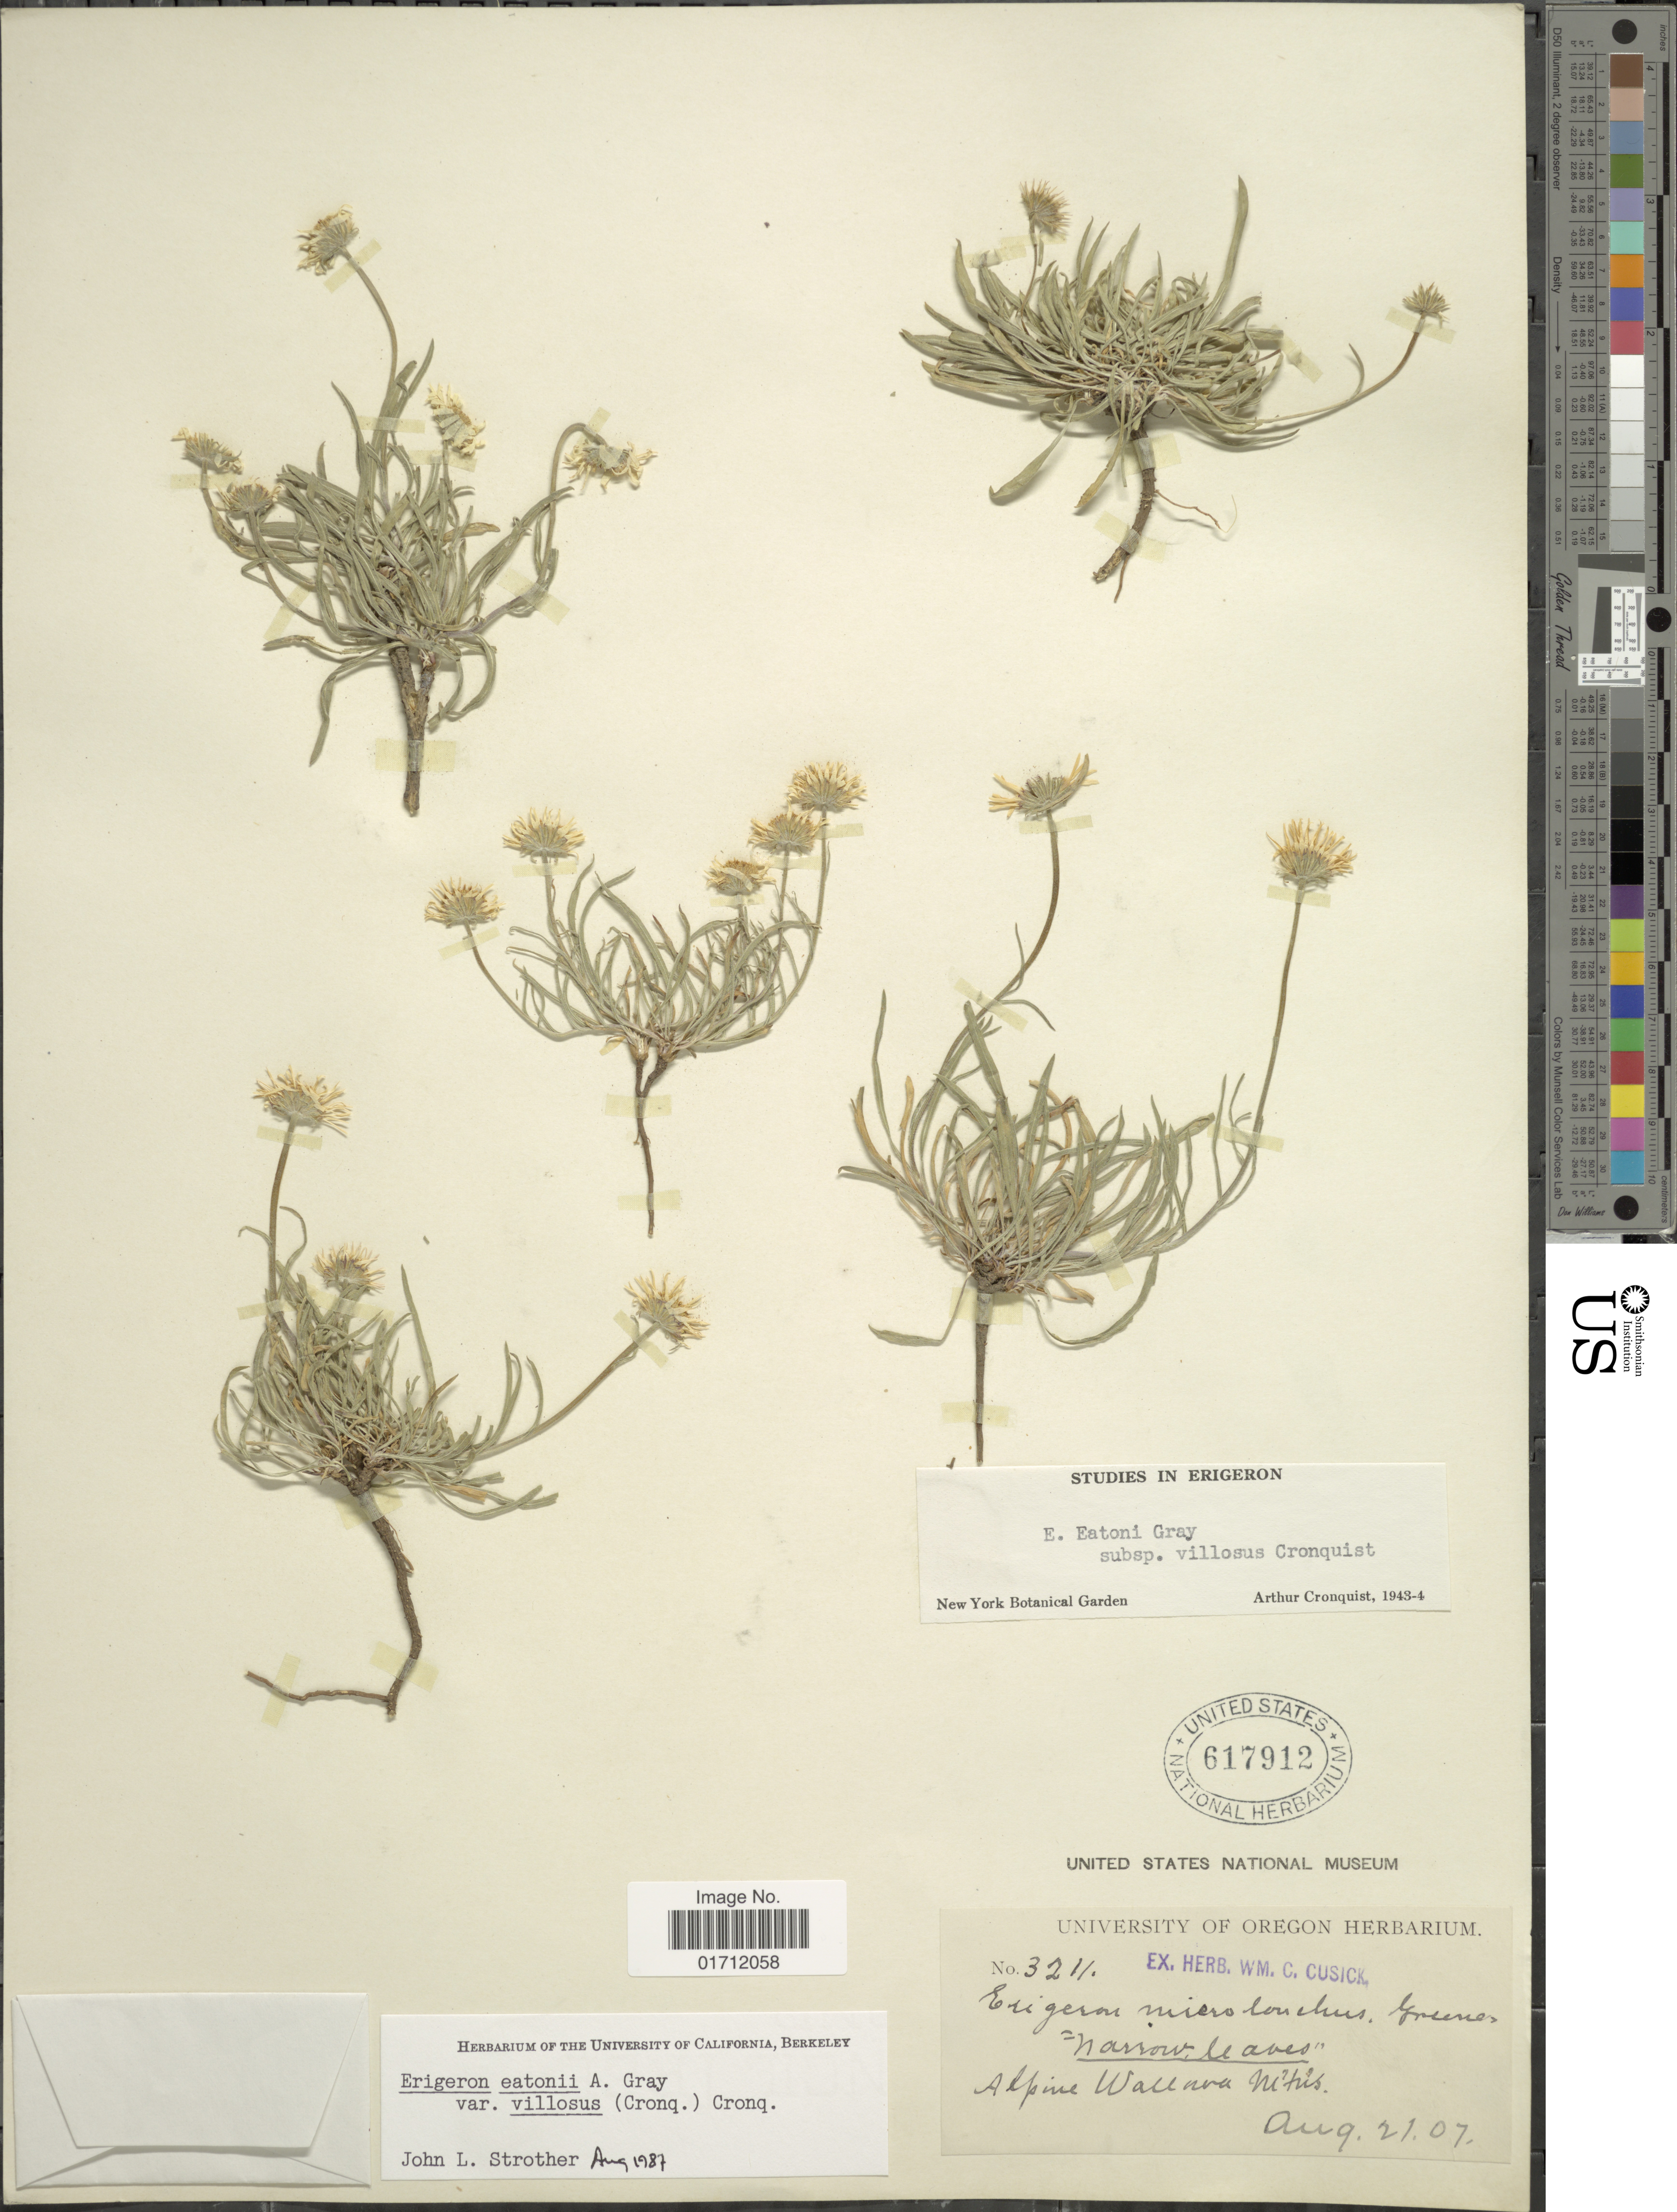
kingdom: Plantae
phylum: Tracheophyta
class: Magnoliopsida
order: Asterales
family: Asteraceae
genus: Erigeron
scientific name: Erigeron eatonii var. villosus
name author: (Cronq.) Cronq.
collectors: ex herb. Wm. C. Cusick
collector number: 3211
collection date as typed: Transcribed d/m/y: 21/8/7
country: United States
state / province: Oregon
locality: Oregon.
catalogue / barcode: US 617912